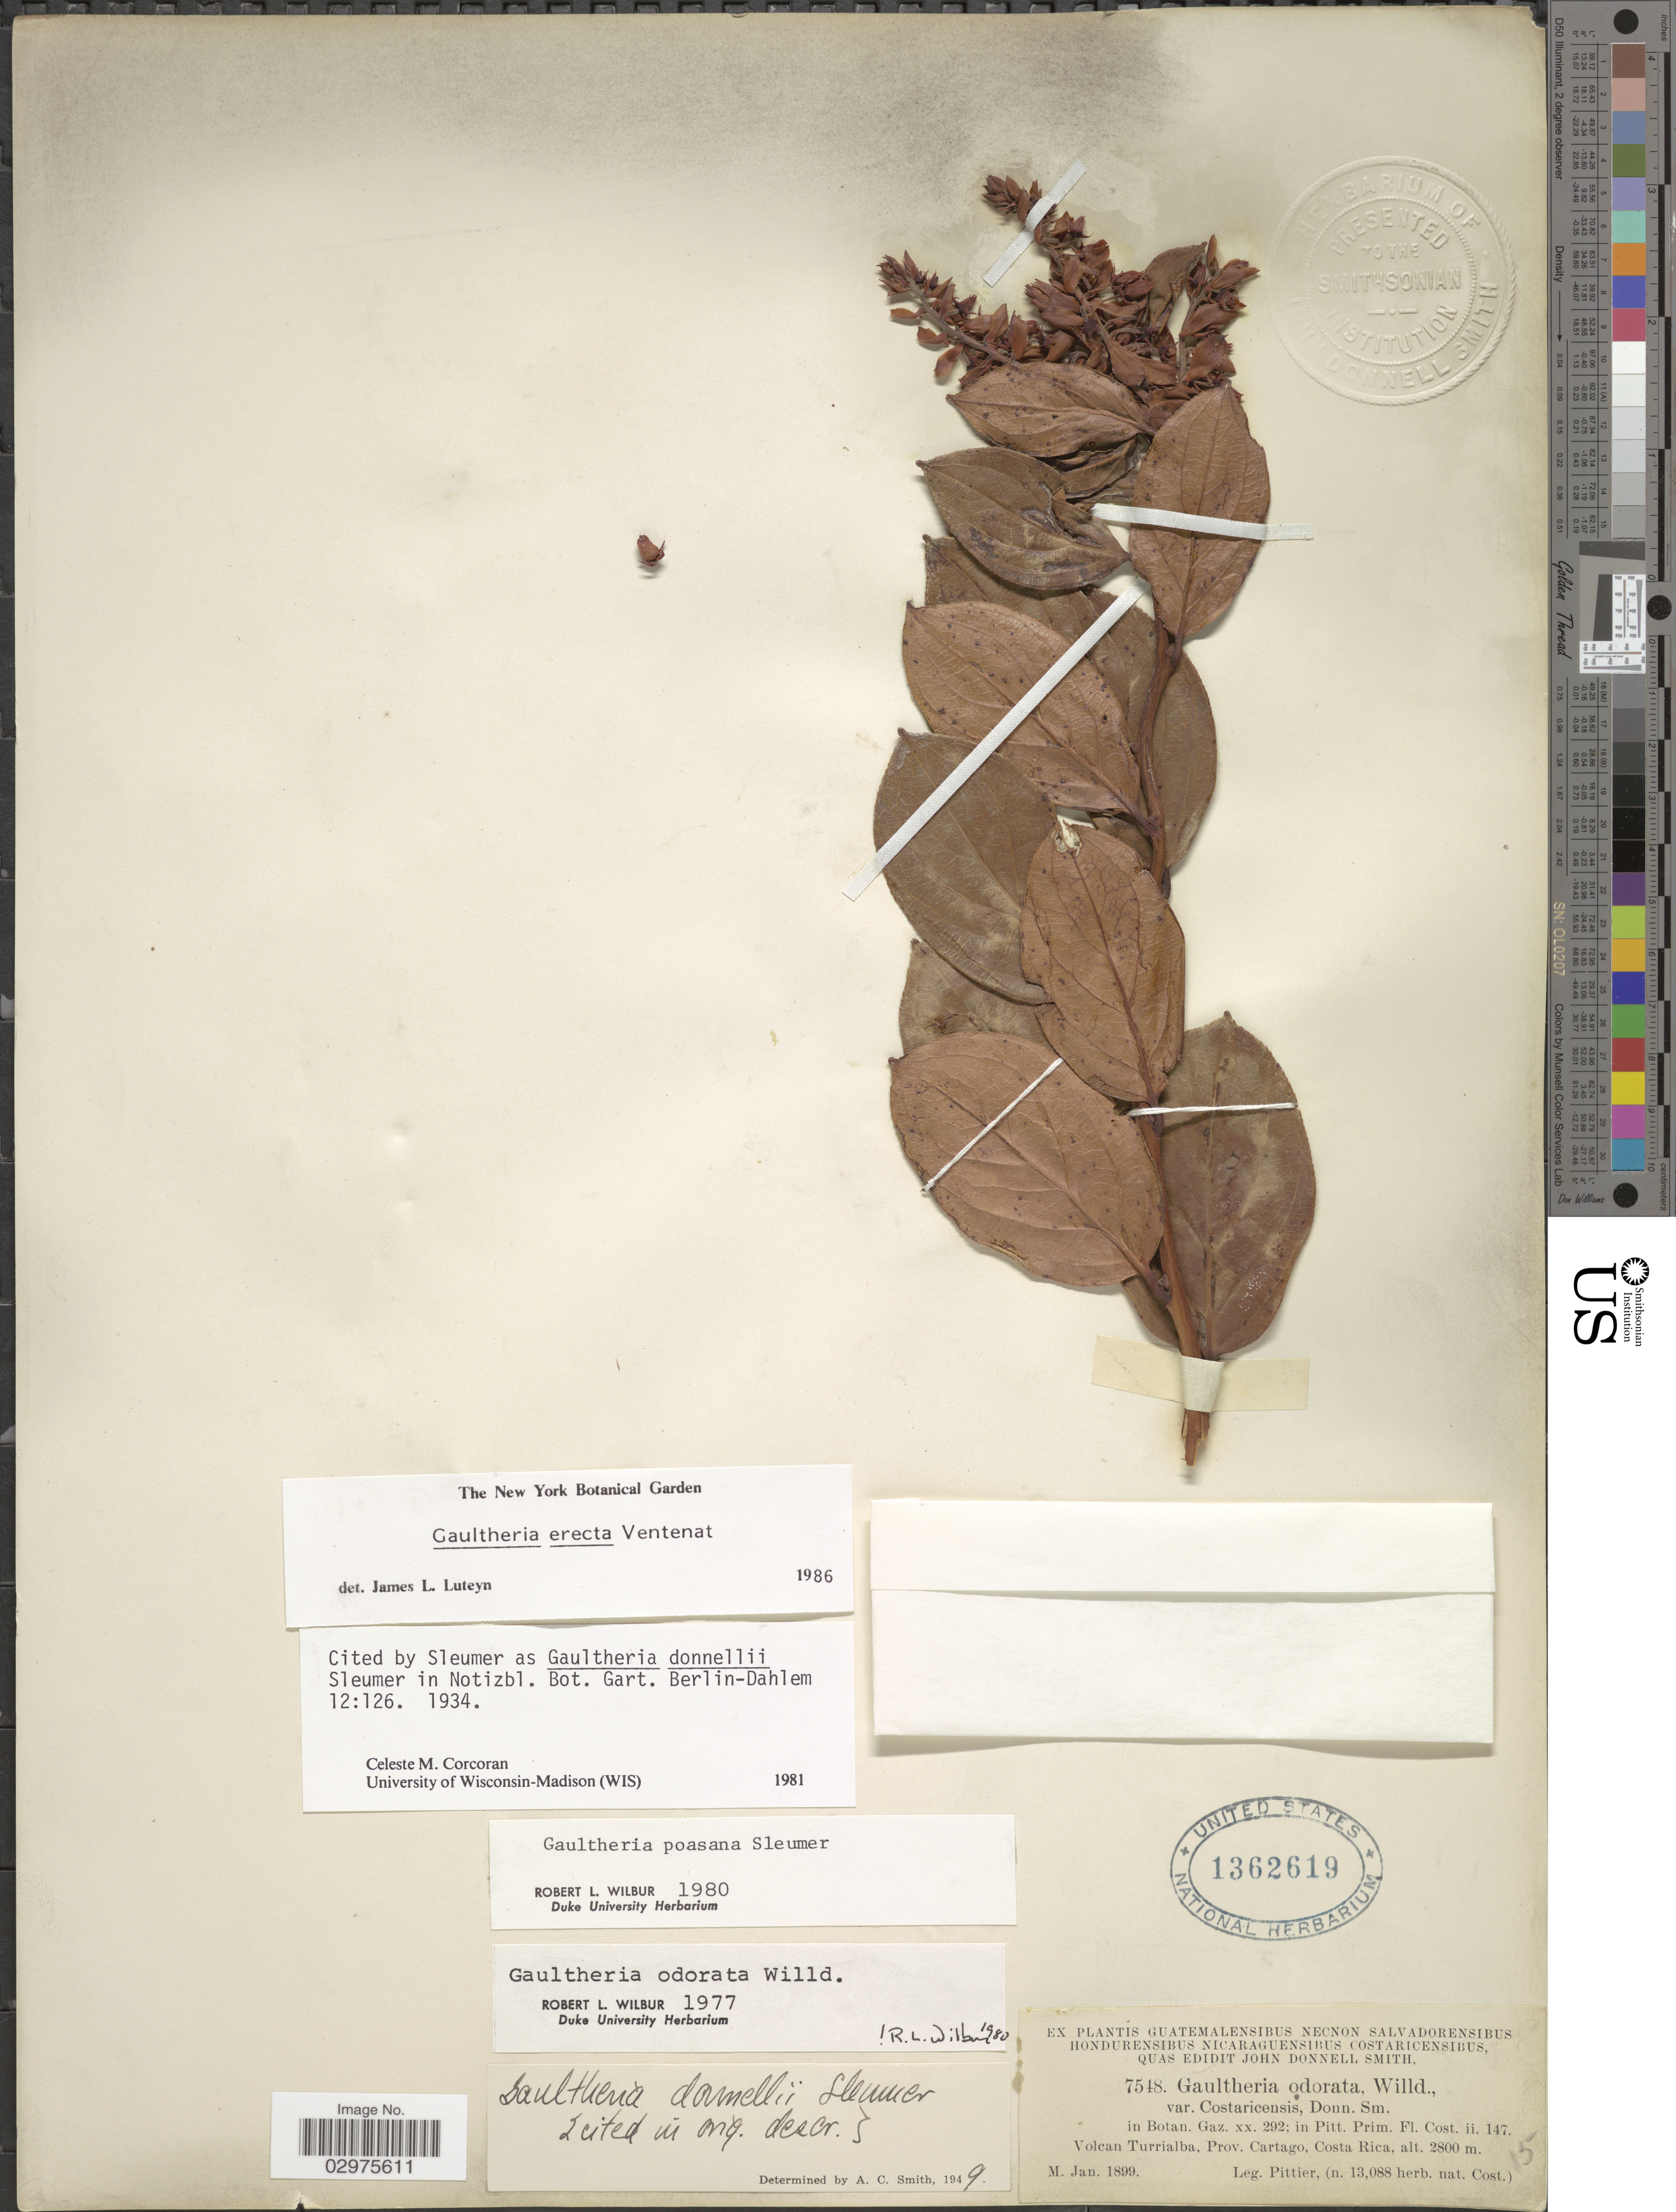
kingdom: Plantae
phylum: Tracheophyta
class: Magnoliopsida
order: Ericales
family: Ericaceae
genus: Gaultheria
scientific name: Gaultheria erecta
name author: Vent.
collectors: Pittier, --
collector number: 7548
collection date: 1899-01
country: Costa Rica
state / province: Cartago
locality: Volcan Turrialba.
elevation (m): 2800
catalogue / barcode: US 1362619